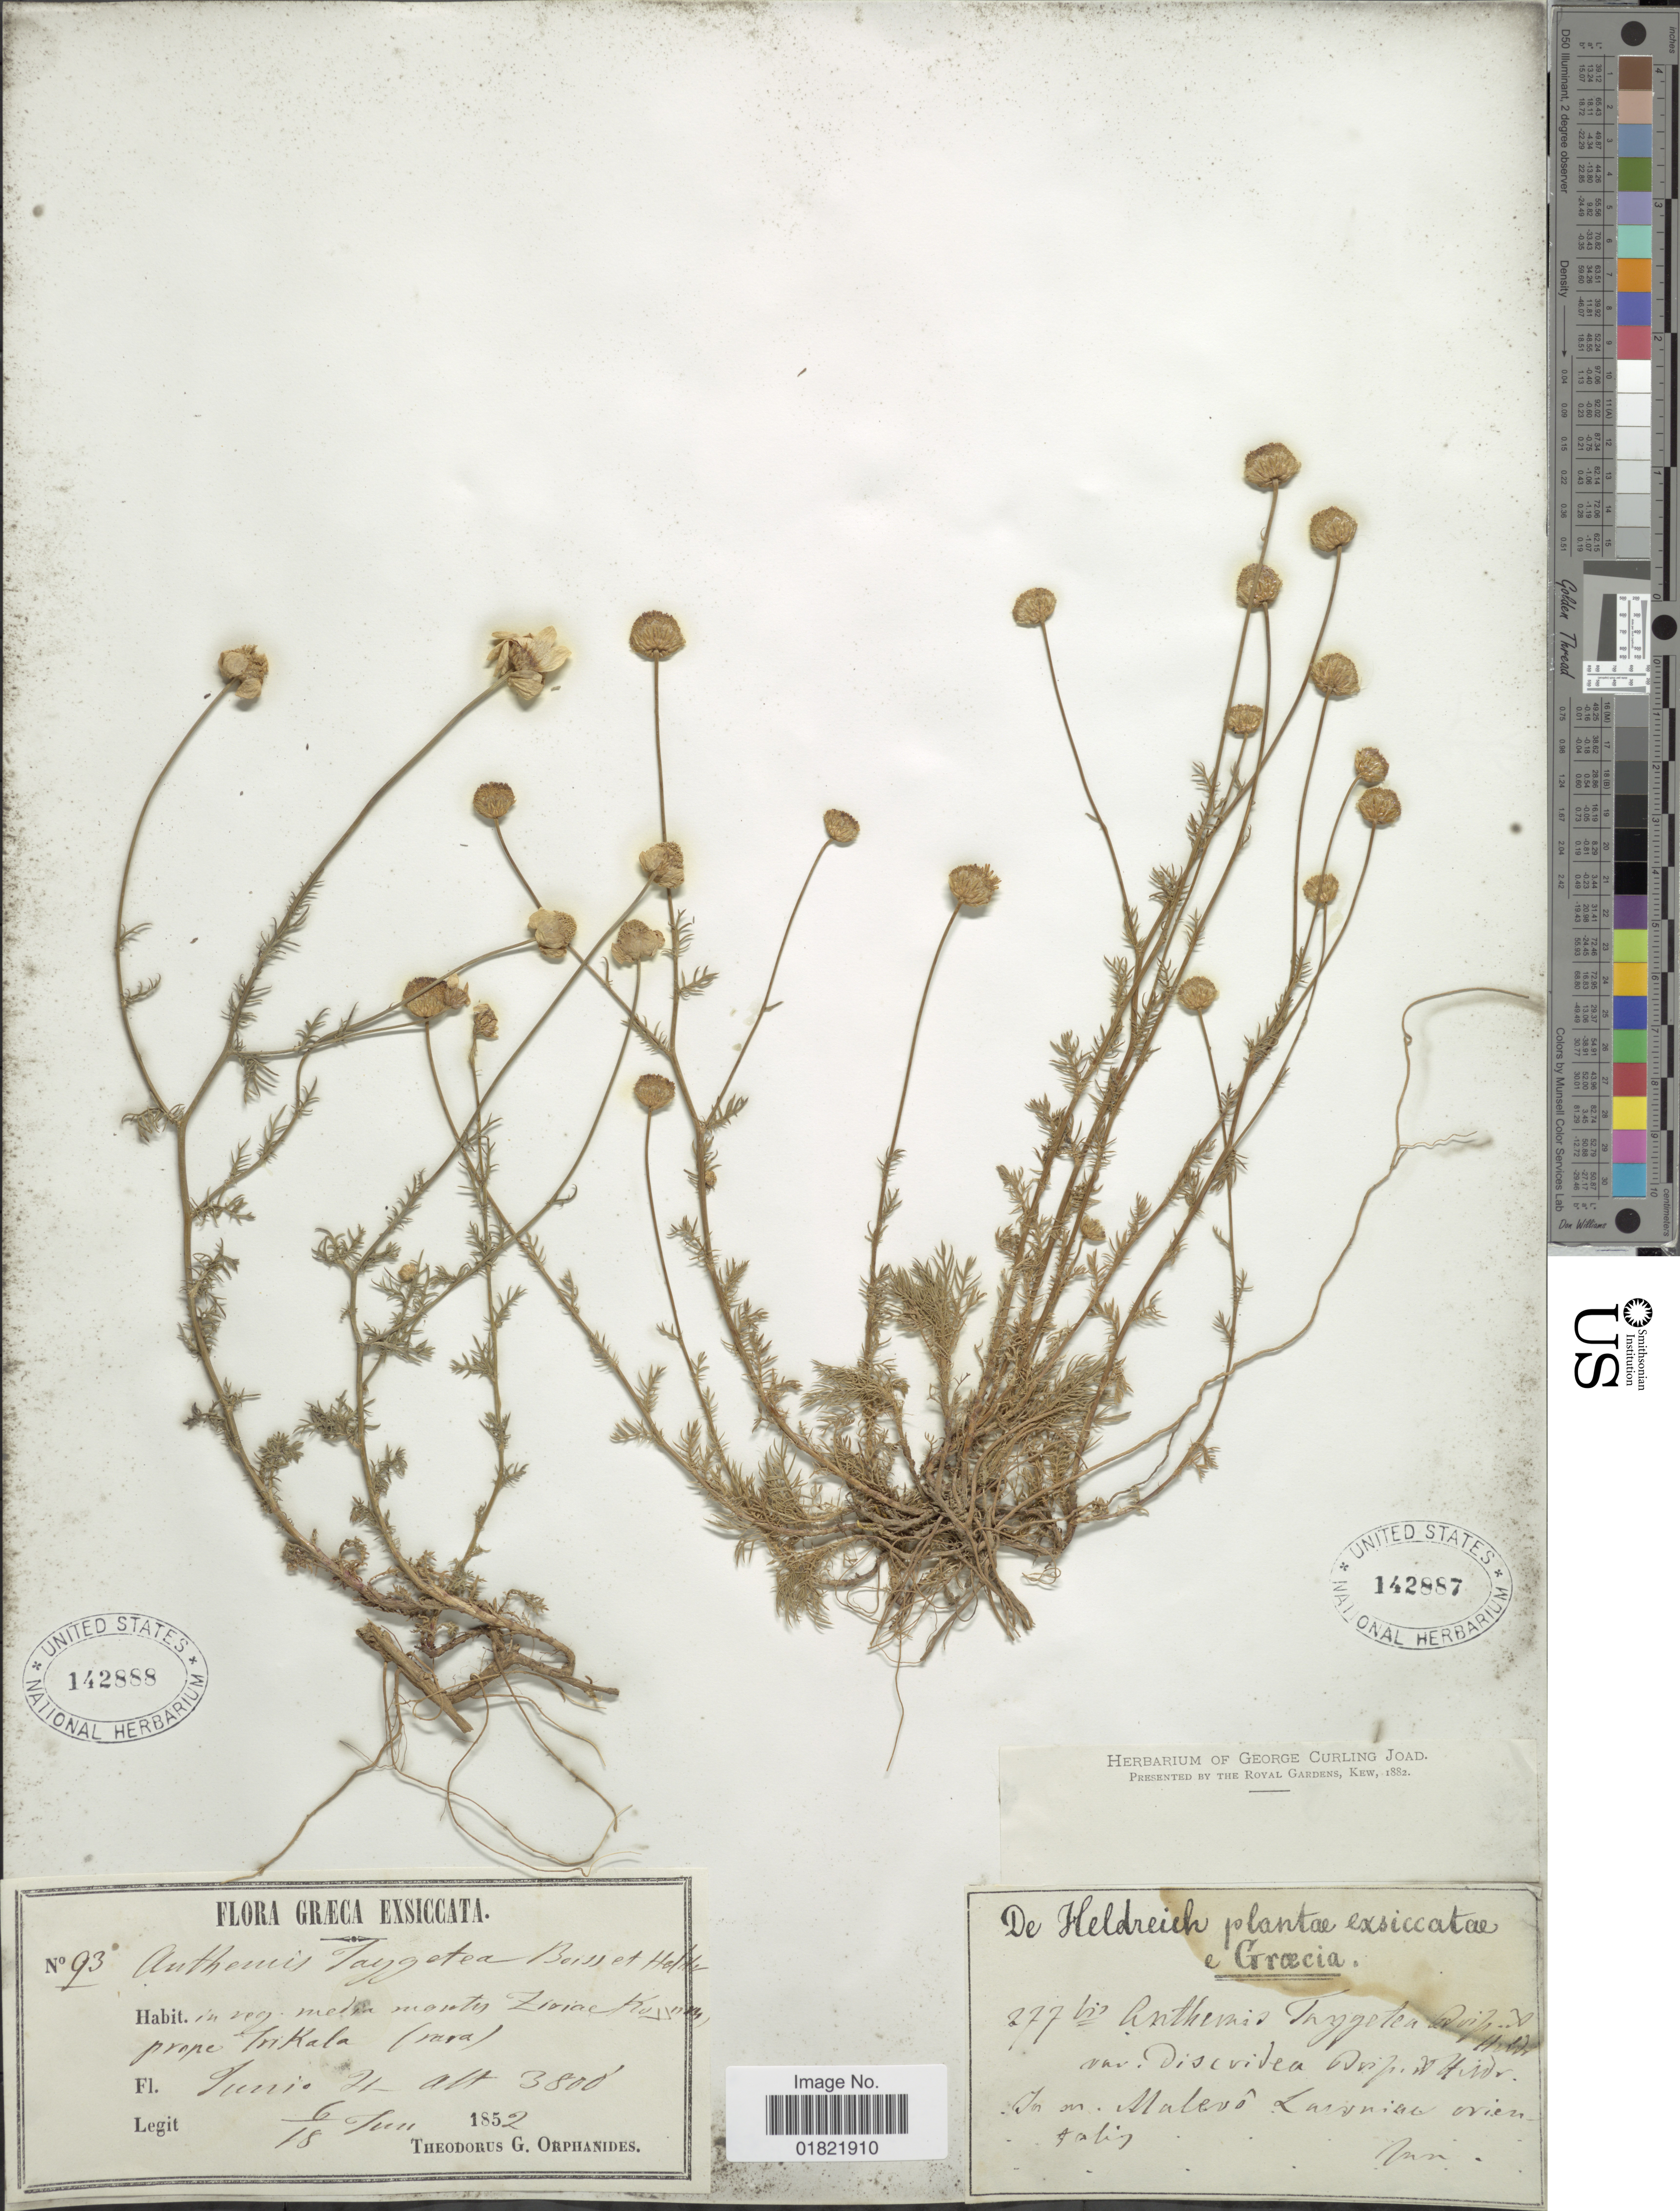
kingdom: Plantae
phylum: Tracheophyta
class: Magnoliopsida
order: Asterales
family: Asteraceae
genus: Anthemis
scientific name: Anthemis orientalis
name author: (L.) Degen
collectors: T. G. Orphanides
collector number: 93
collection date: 1852-06-06/1852-06-18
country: Greece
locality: Graeca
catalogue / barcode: US 142888